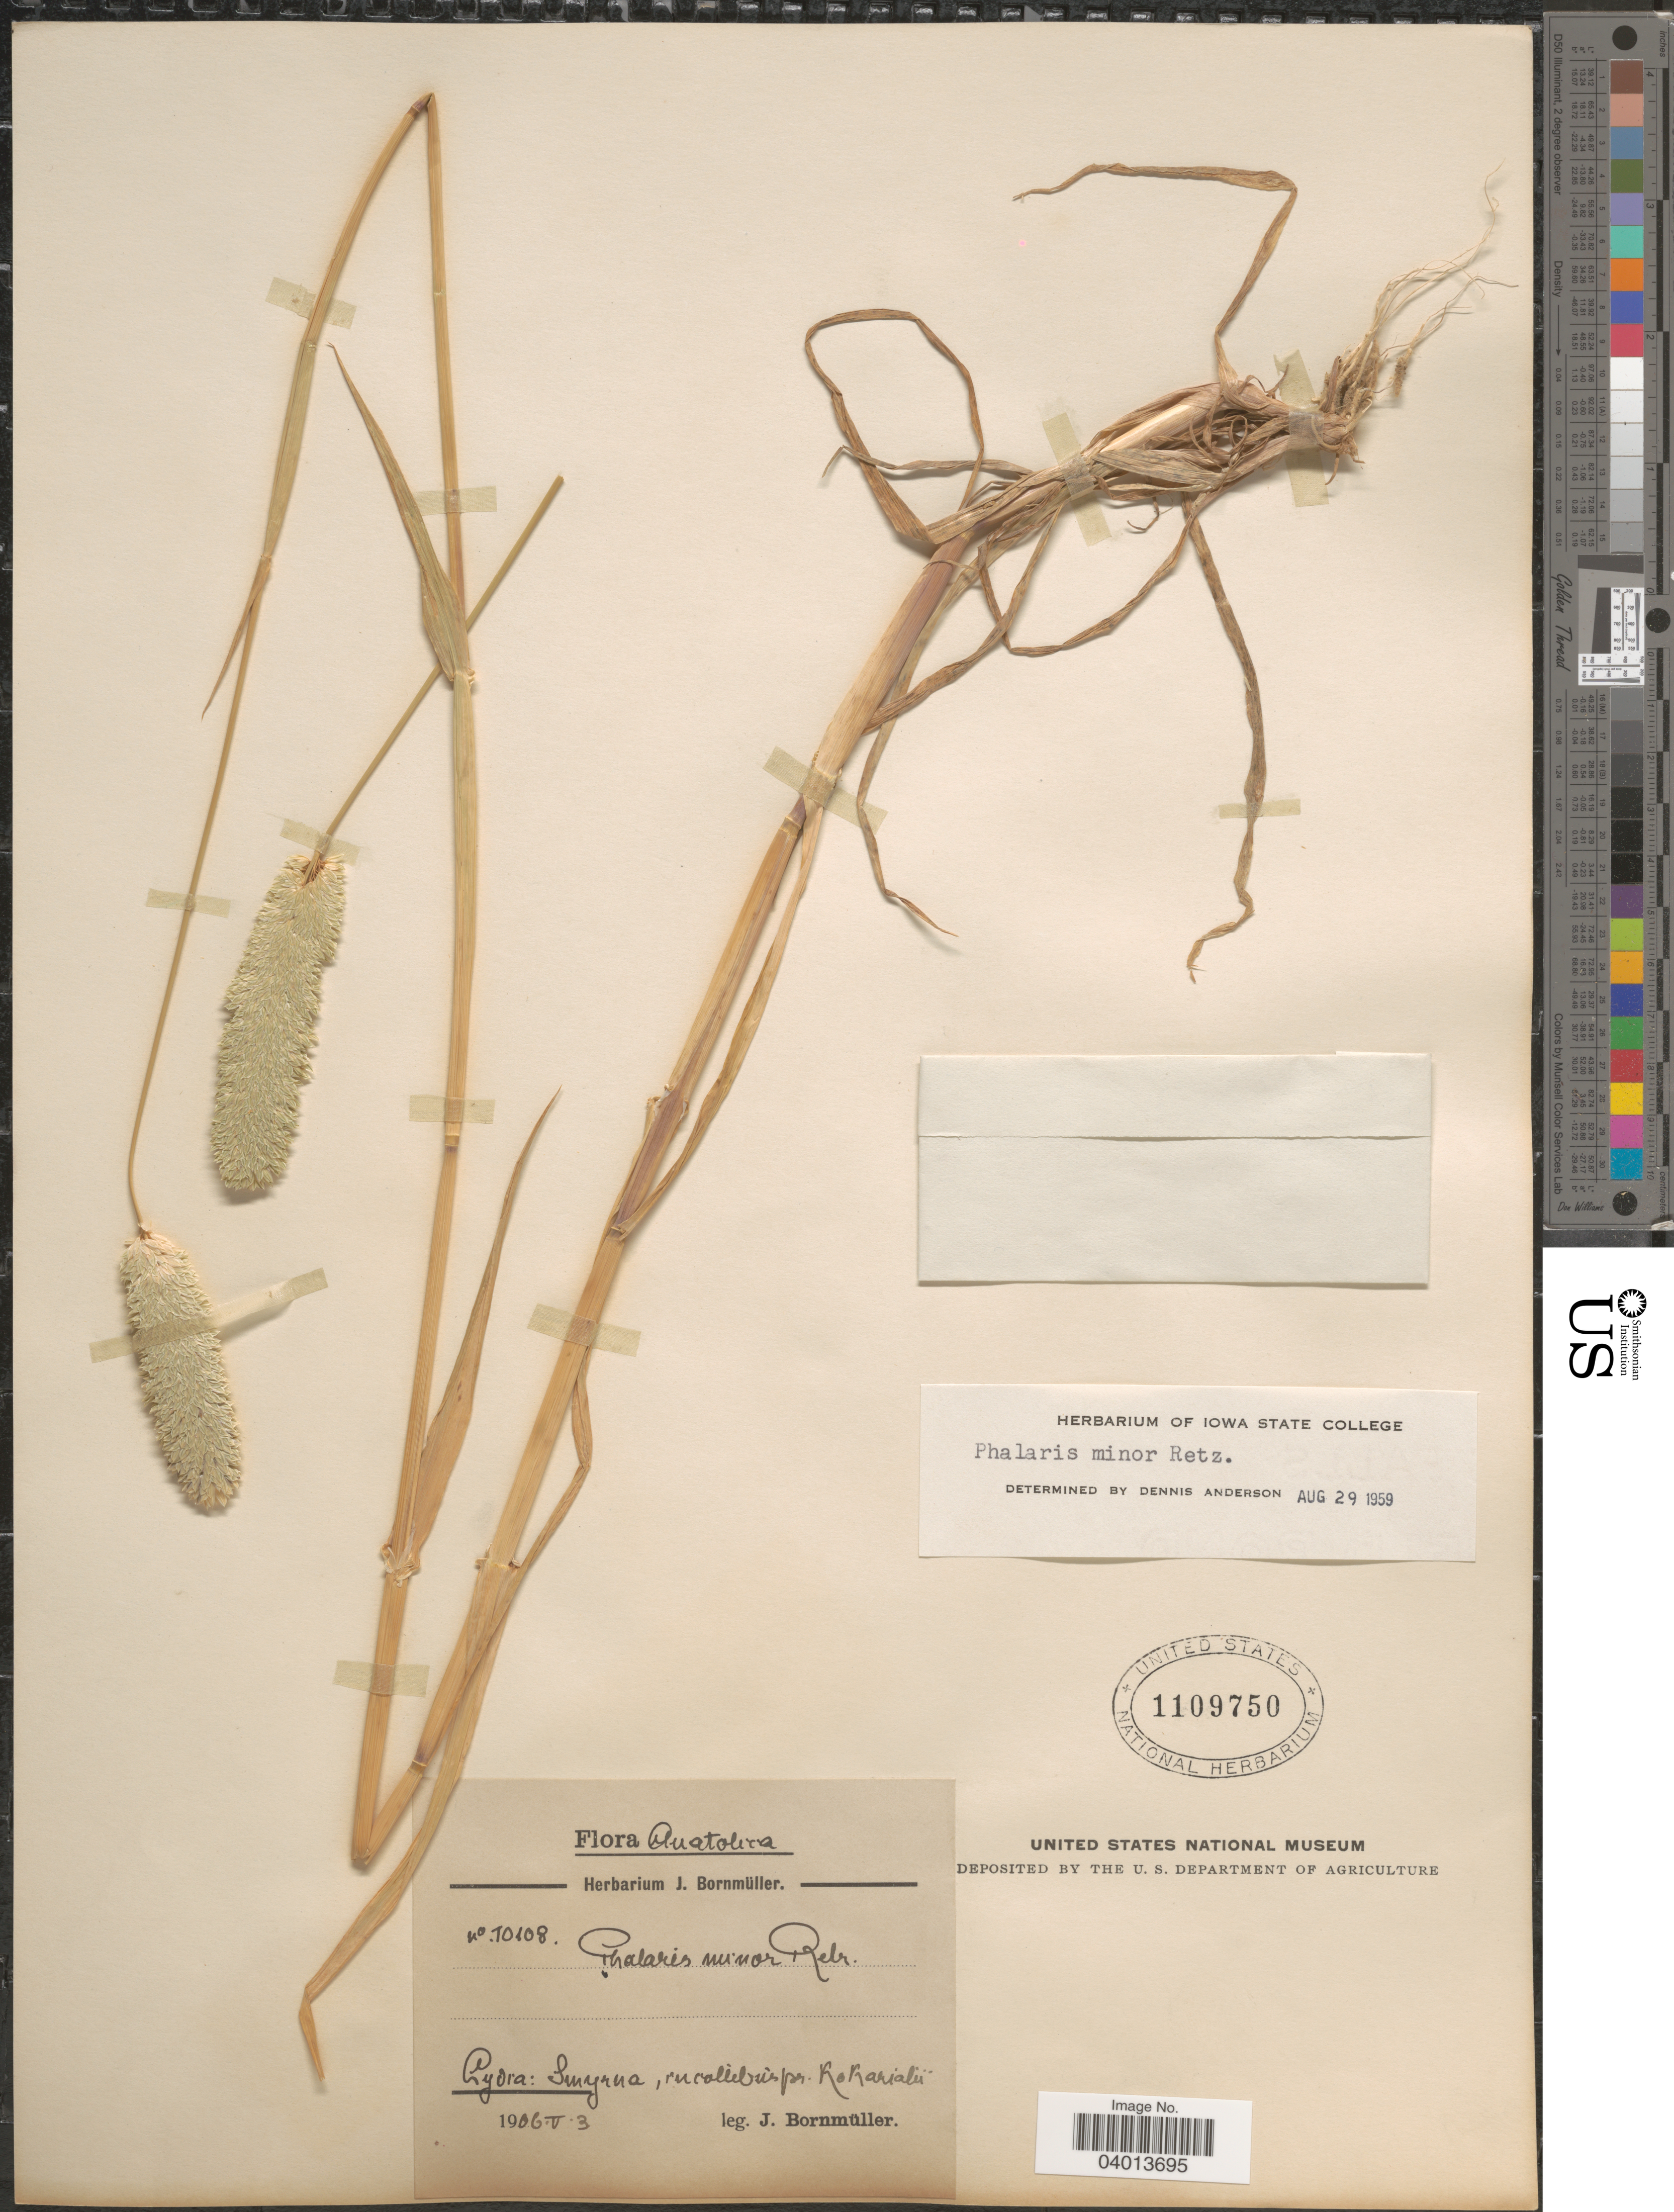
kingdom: Plantae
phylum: Tracheophyta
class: Liliopsida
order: Poales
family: Poaceae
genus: Phalaris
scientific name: Phalaris minor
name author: Retz.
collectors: J. Bornmüller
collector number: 10108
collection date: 1906-05-03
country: Turkey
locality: [illegible text]. Lydia: Smyrna, in collibus pr. Kokarialii.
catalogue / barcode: US 1109750